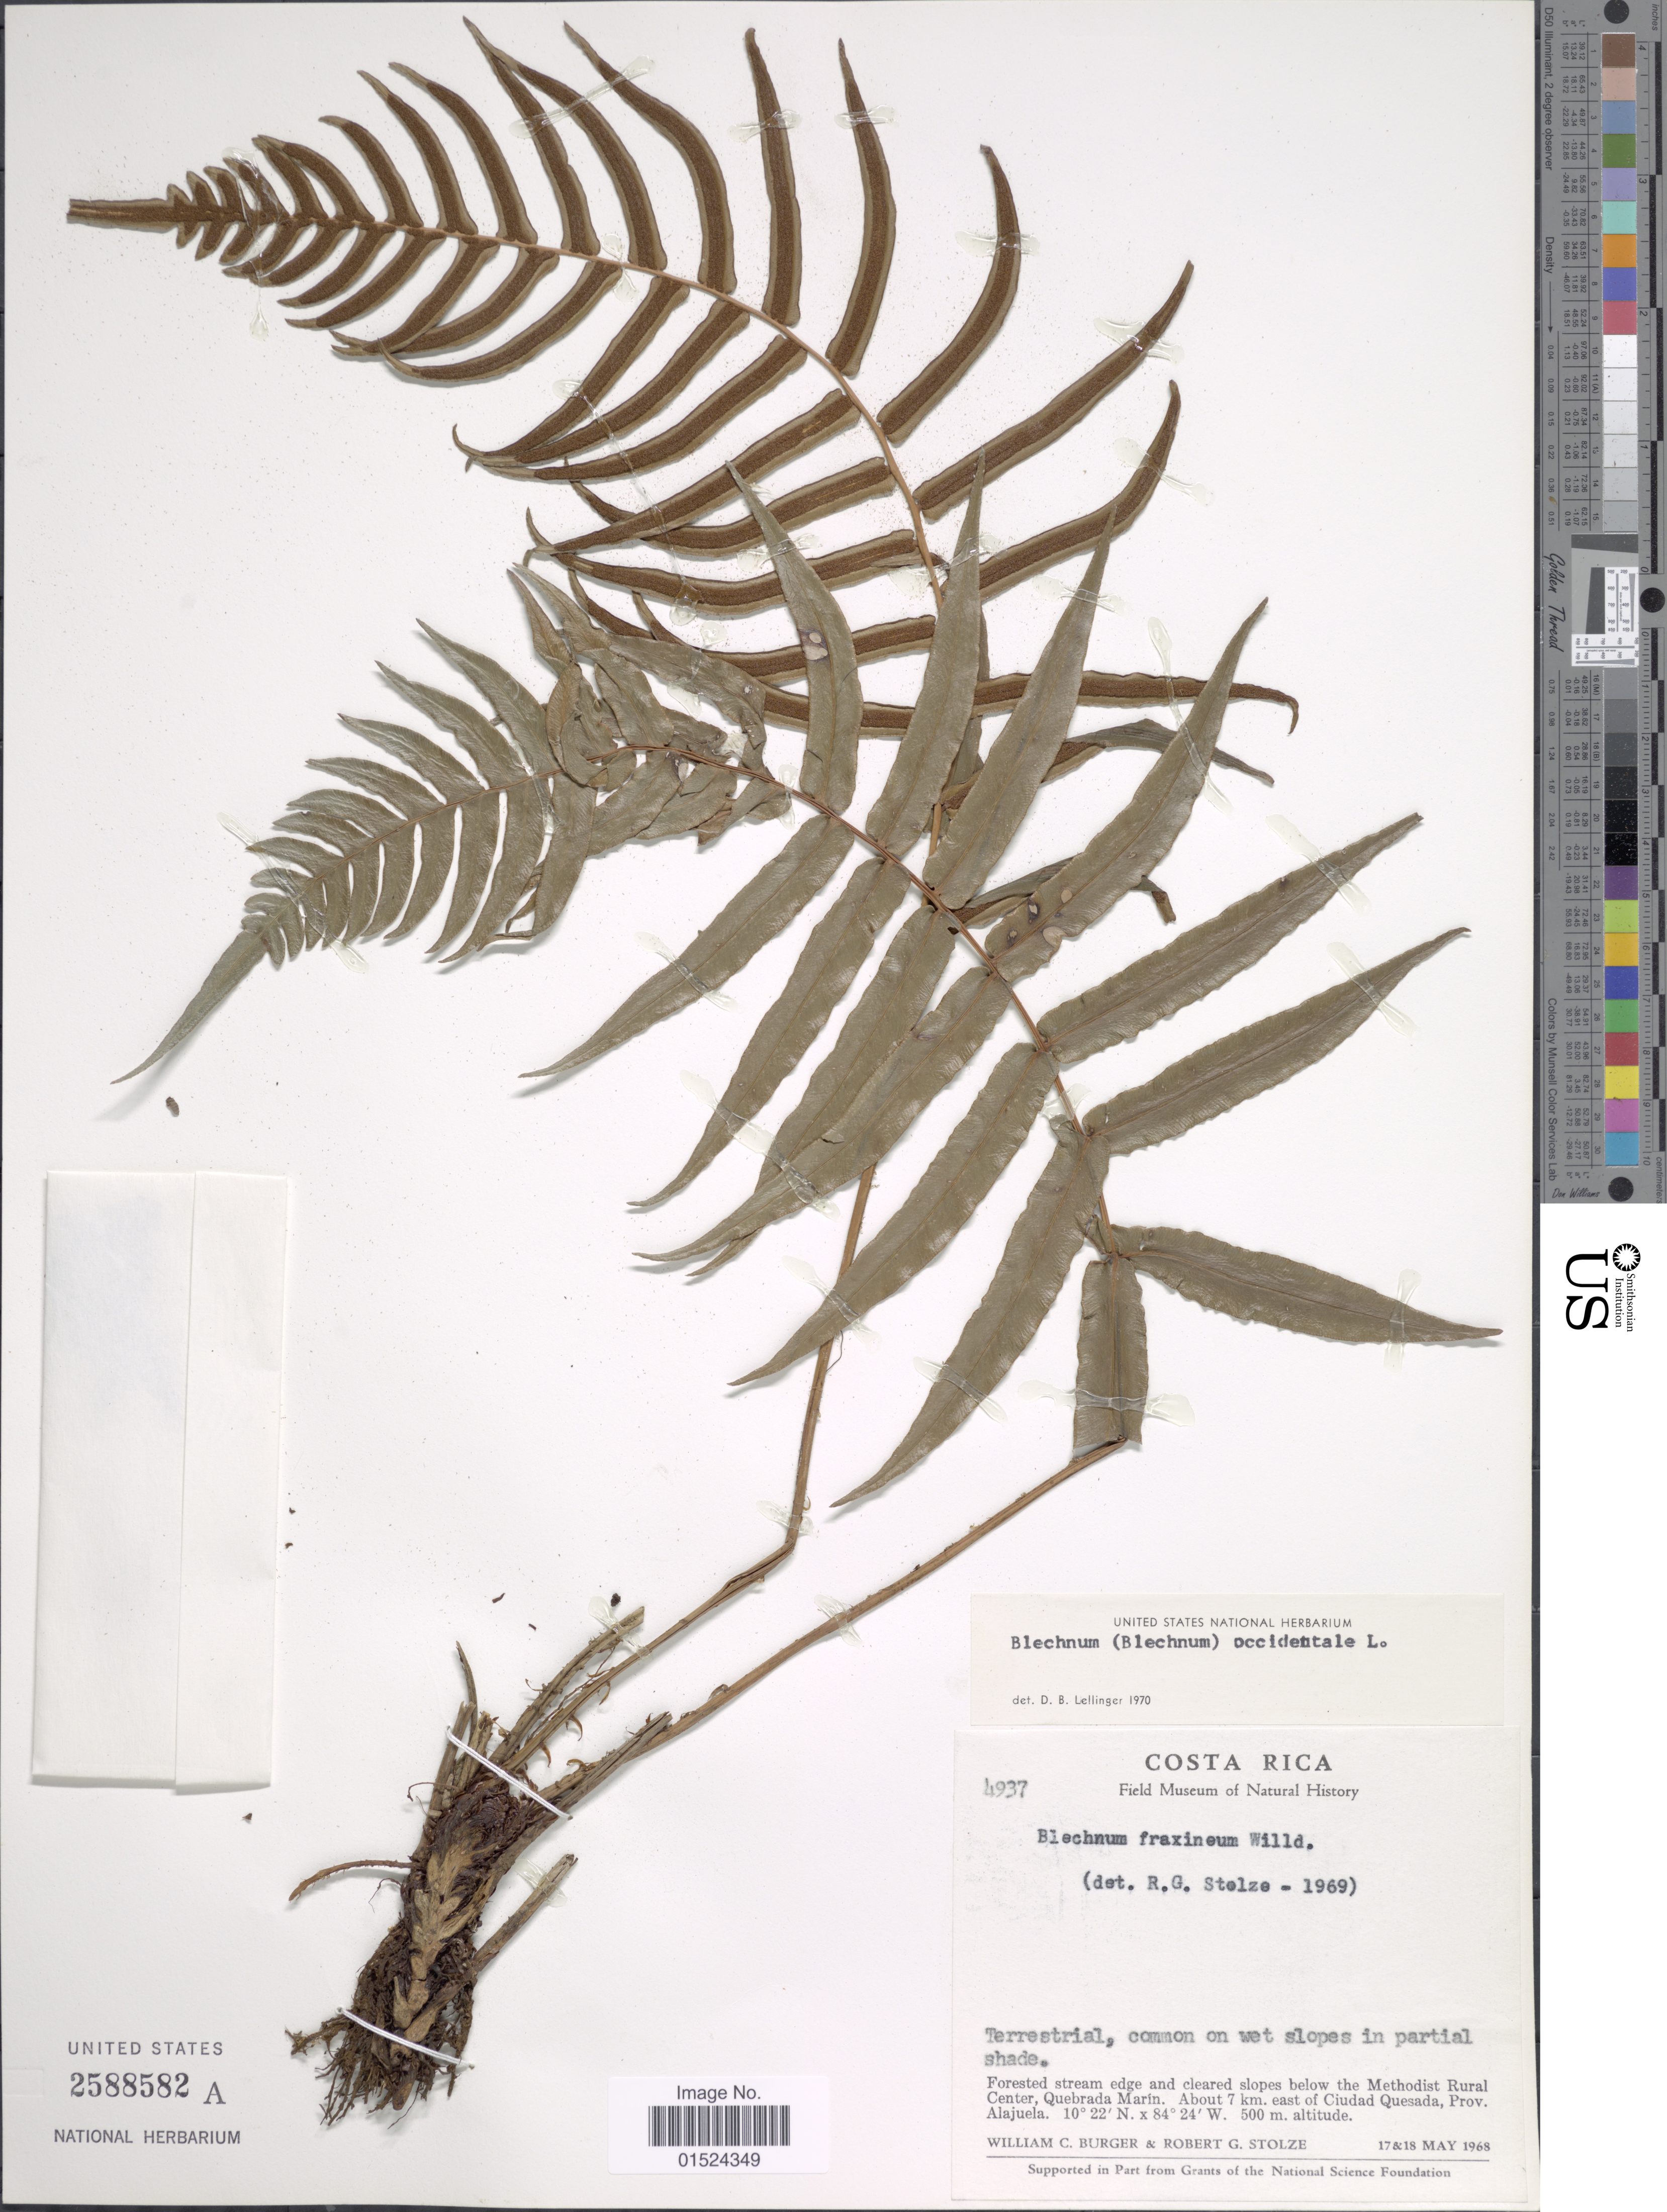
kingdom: Plantae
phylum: Tracheophyta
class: Polypodiopsida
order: Polypodiales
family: Blechnaceae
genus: Blechnum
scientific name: Blechnum occidentale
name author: L.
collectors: W. Burger & R. G. Stolze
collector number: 4937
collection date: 1968-05-17/1968-05-18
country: Costa Rica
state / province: Alajuela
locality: Forested stream edge and cleared slopes below the Methodist Rural Center, Quebrada Marín. About 7 km. east of Ciudad Quesada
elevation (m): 500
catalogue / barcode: US 2588582A